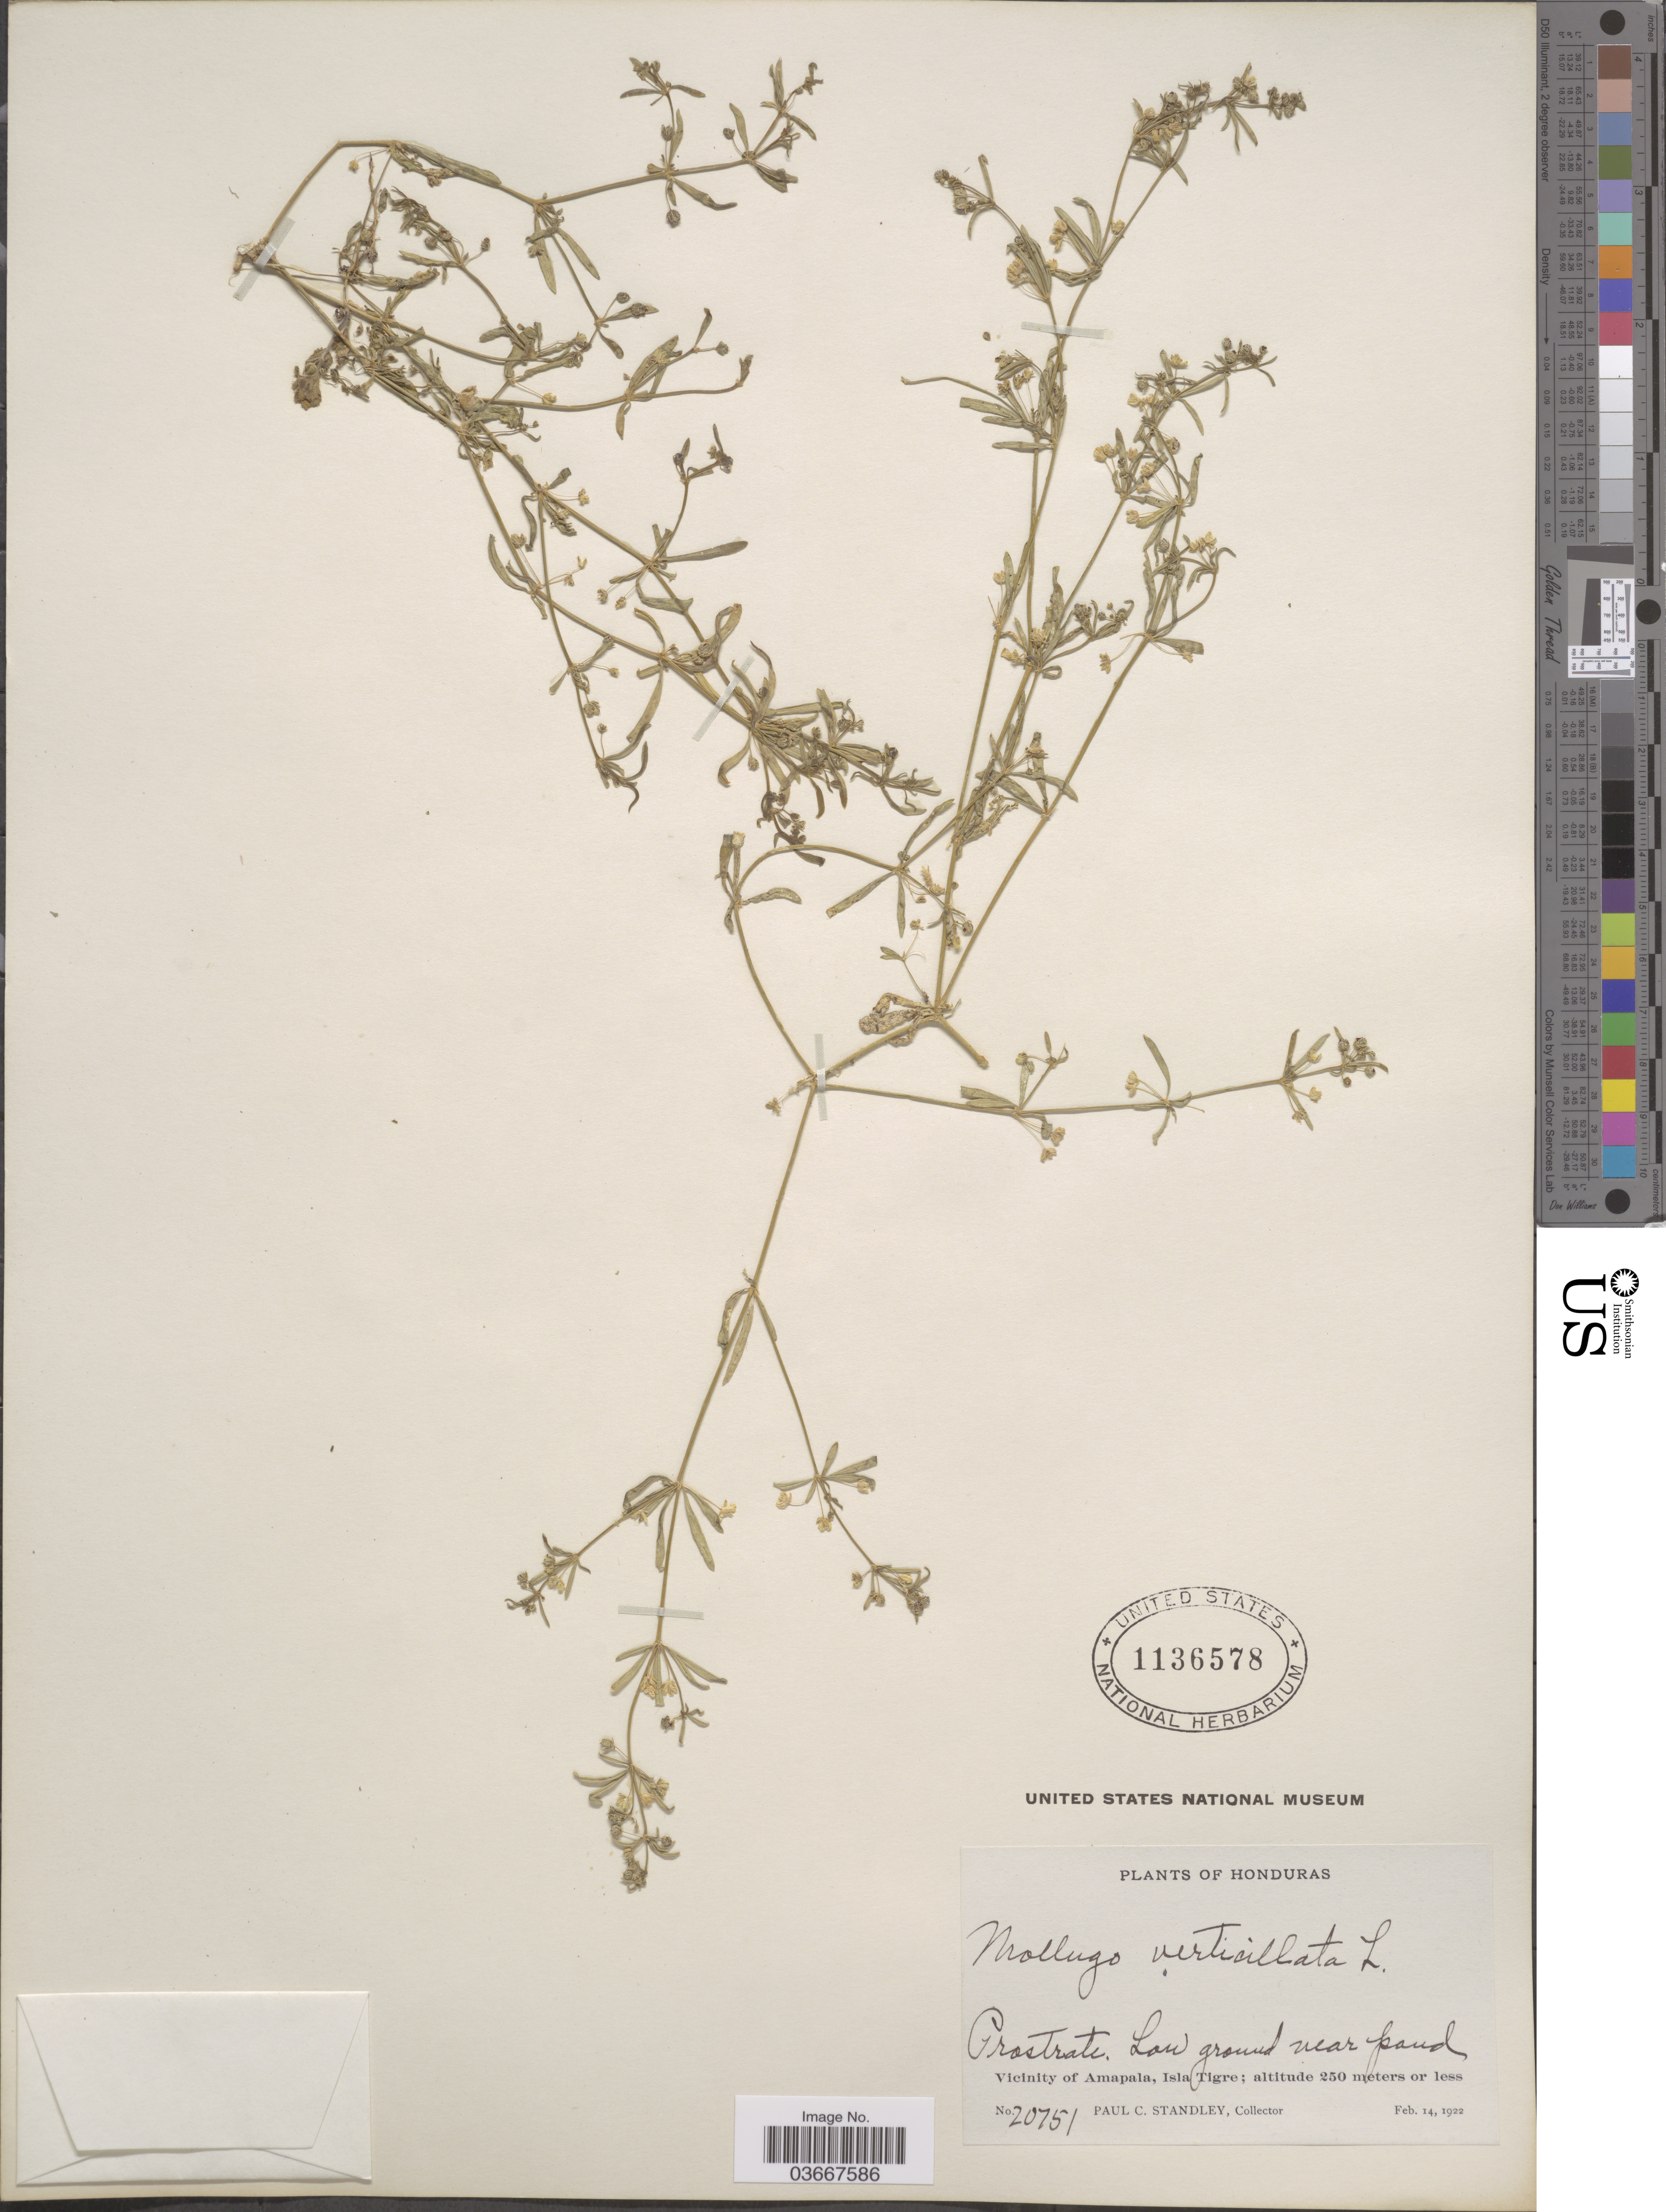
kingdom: Plantae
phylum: Tracheophyta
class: Magnoliopsida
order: Caryophyllales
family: Molluginaceae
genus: Mollugo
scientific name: Mollugo verticillata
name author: L.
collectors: P. C. Standley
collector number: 20751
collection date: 1922-02-14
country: Honduras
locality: Low ground near pand. Vicinity of Amapala, Isla Tigre.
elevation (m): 250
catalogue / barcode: US 1136578